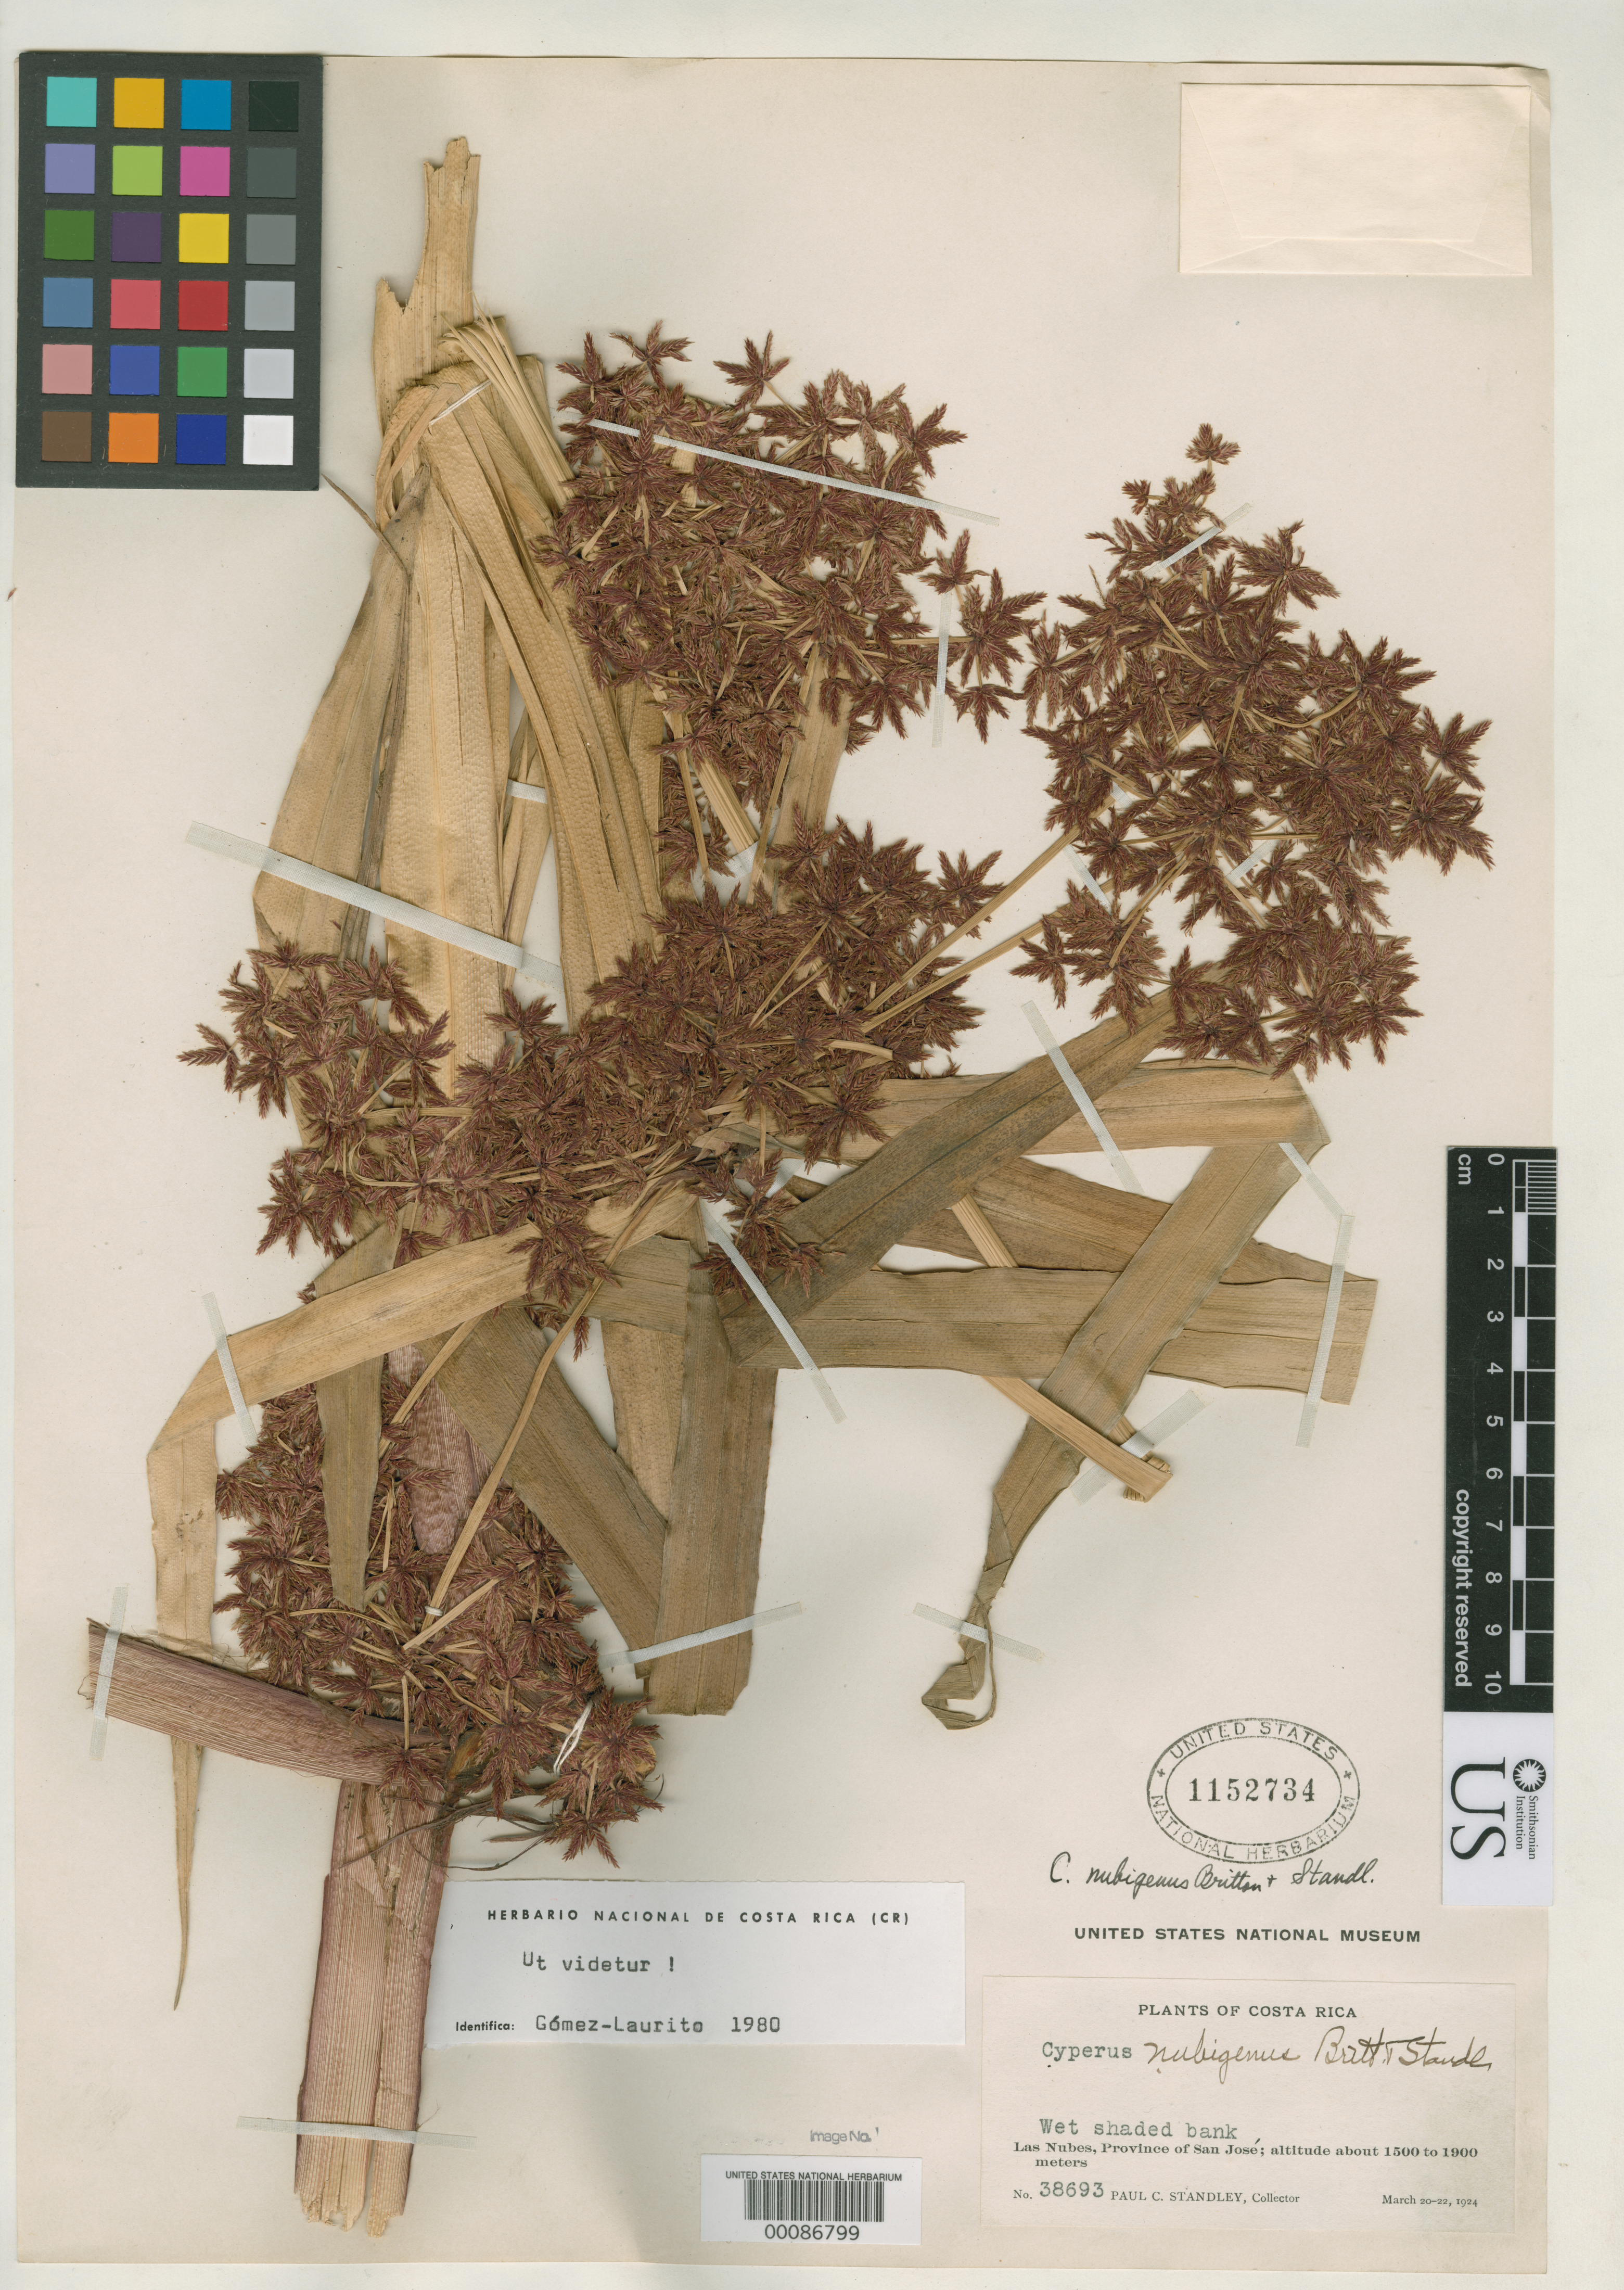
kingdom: Plantae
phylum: Tracheophyta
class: Liliopsida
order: Poales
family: Cyperaceae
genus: Cyperus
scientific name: Cyperus nubigenus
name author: Britton & Standl.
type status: Paratype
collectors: P. C. Standley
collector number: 38693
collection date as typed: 20 Mar 1924 to 22 Mar 1924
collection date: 1924-03-20/1924-03-22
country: Costa Rica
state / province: San José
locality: Las Nubes.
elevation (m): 1500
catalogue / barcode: US 1152734